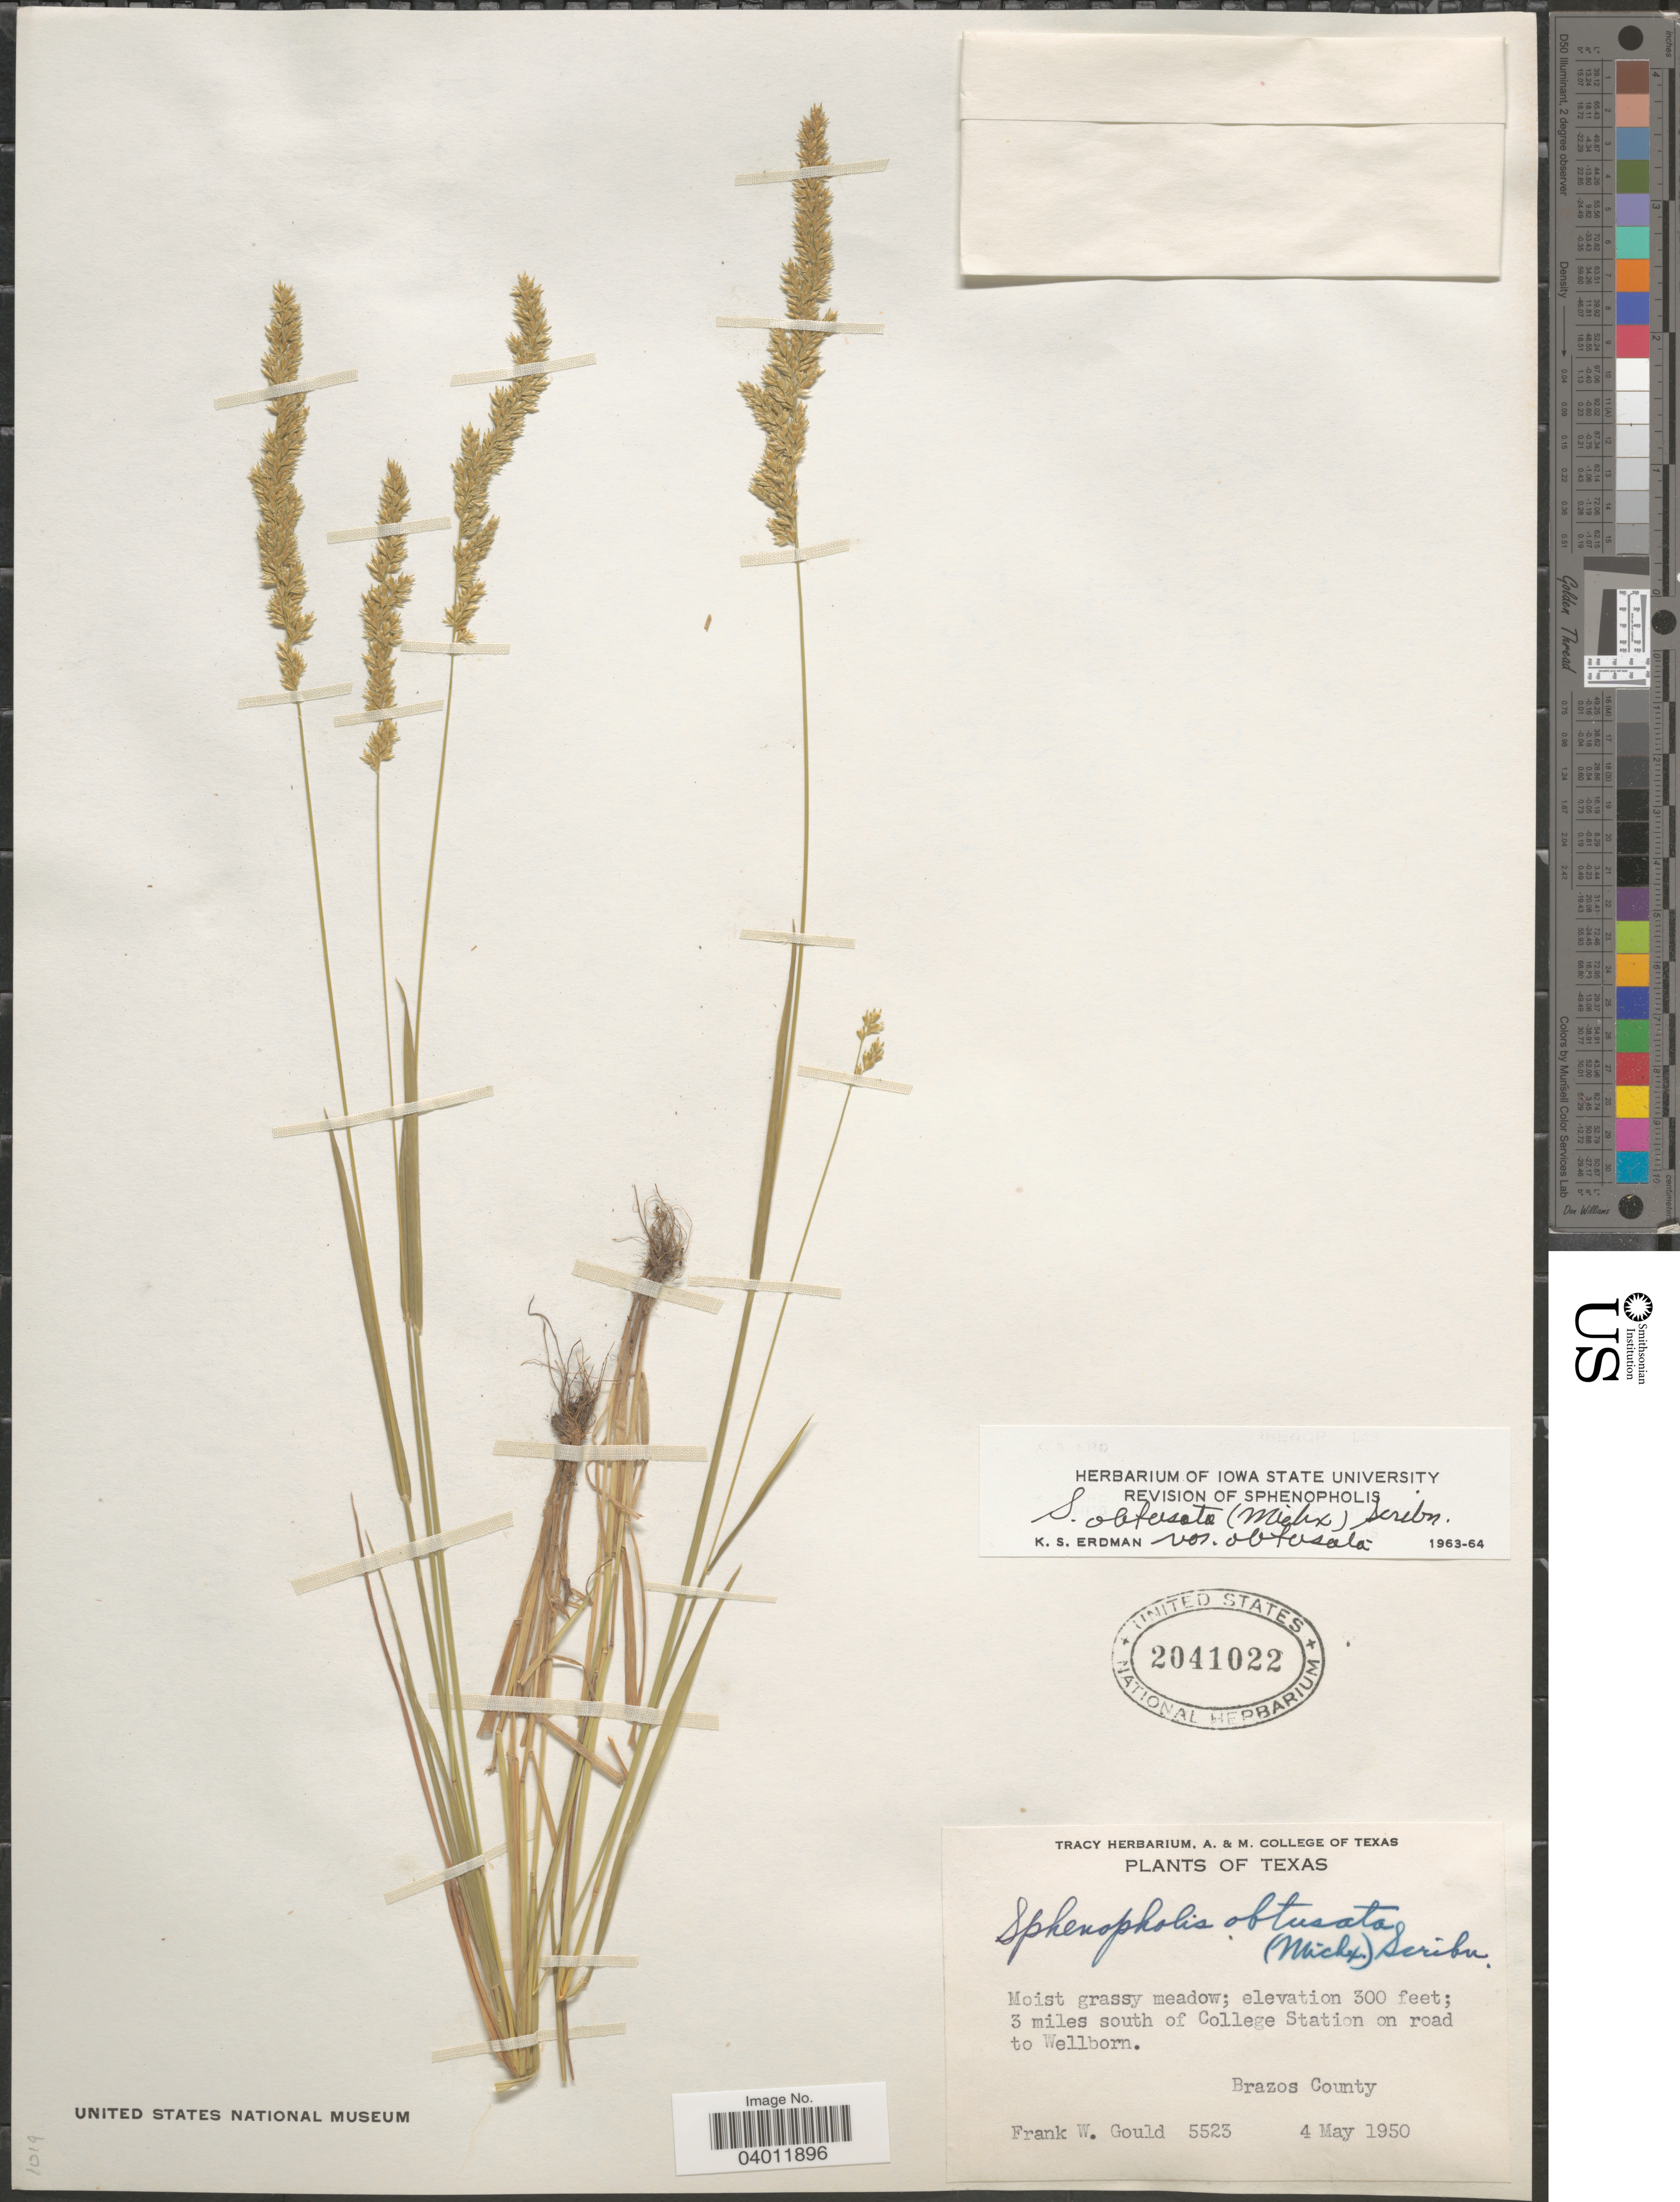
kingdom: Plantae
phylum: Tracheophyta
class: Liliopsida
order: Poales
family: Poaceae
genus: Sphenopholis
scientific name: Sphenopholis obtusata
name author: (Michx.) Scribn.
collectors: F. W. Gould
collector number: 5523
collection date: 1950-05-04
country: United States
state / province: Texas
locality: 3 miles south of College Station on road to Wellborn. Brazos County.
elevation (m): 91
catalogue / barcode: US 2041022